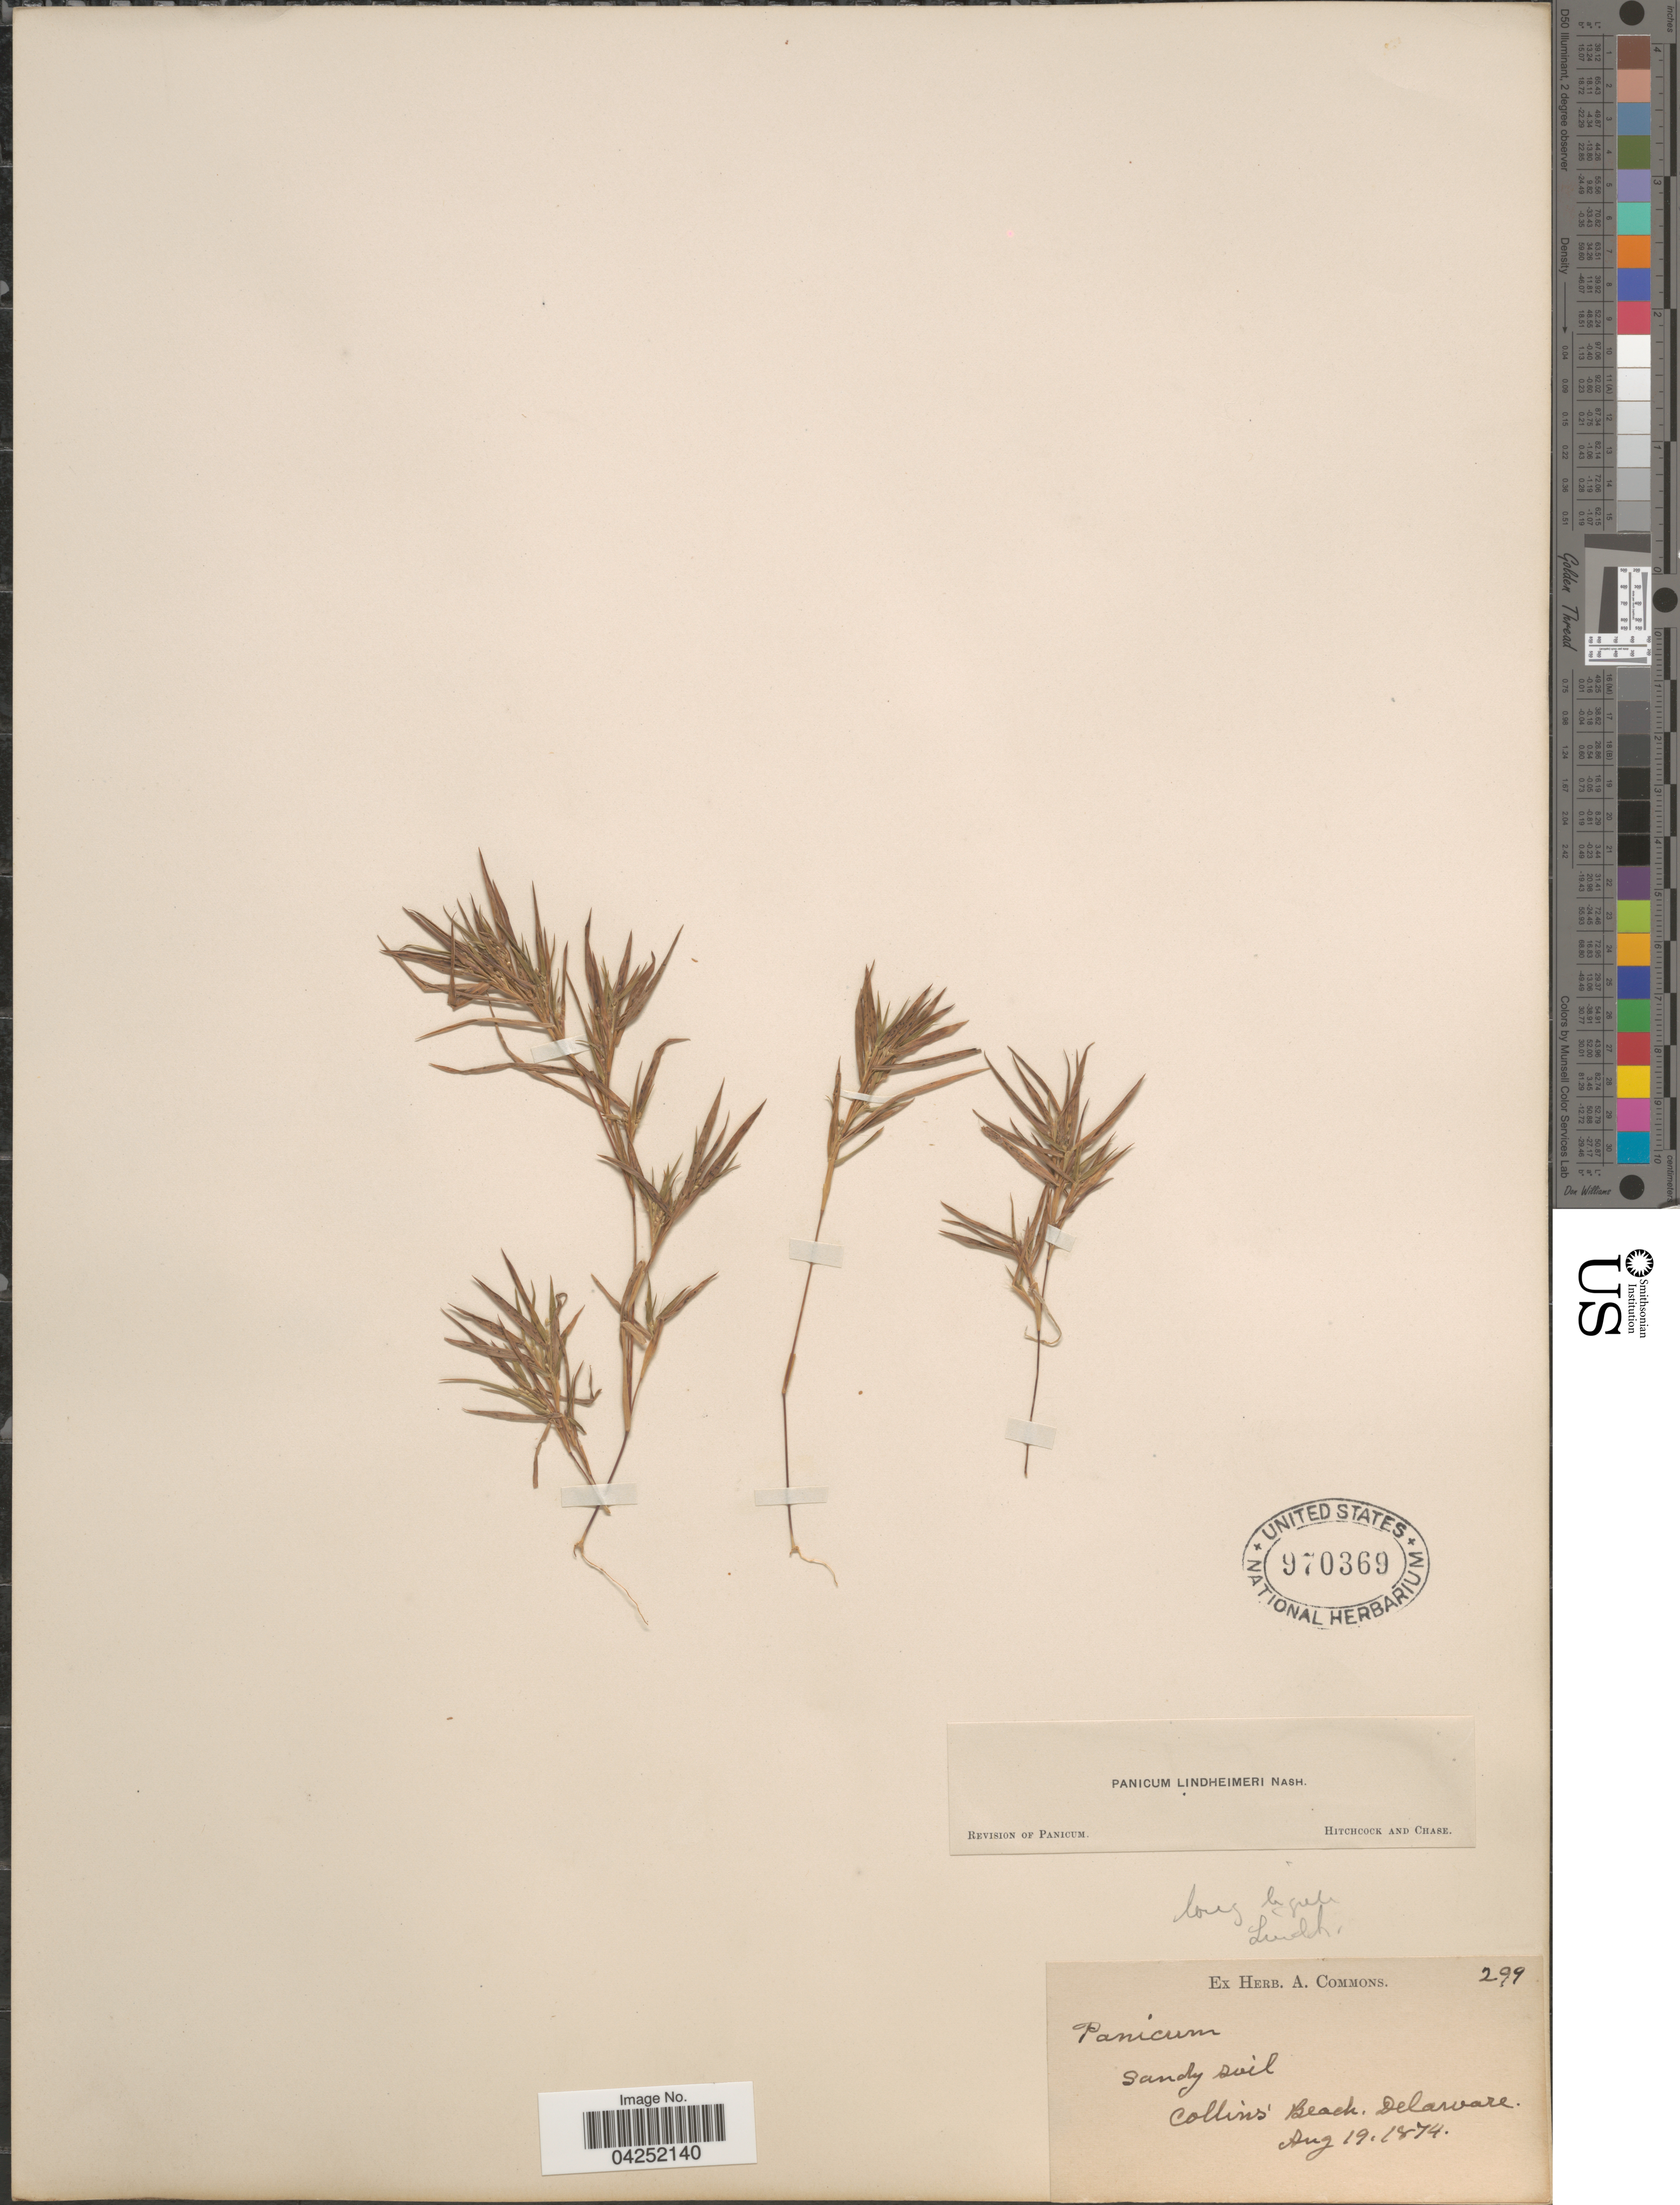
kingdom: Plantae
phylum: Tracheophyta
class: Liliopsida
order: Poales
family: Poaceae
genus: Dichanthelium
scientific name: Dichanthelium acuminatum var. lindheimeri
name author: (Nash) Gould & C.A. Clark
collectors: ex herb. A. Commons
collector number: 299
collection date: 1874-08-19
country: United States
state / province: Delaware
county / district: New Castle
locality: Collins Beach.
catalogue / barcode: US 970369